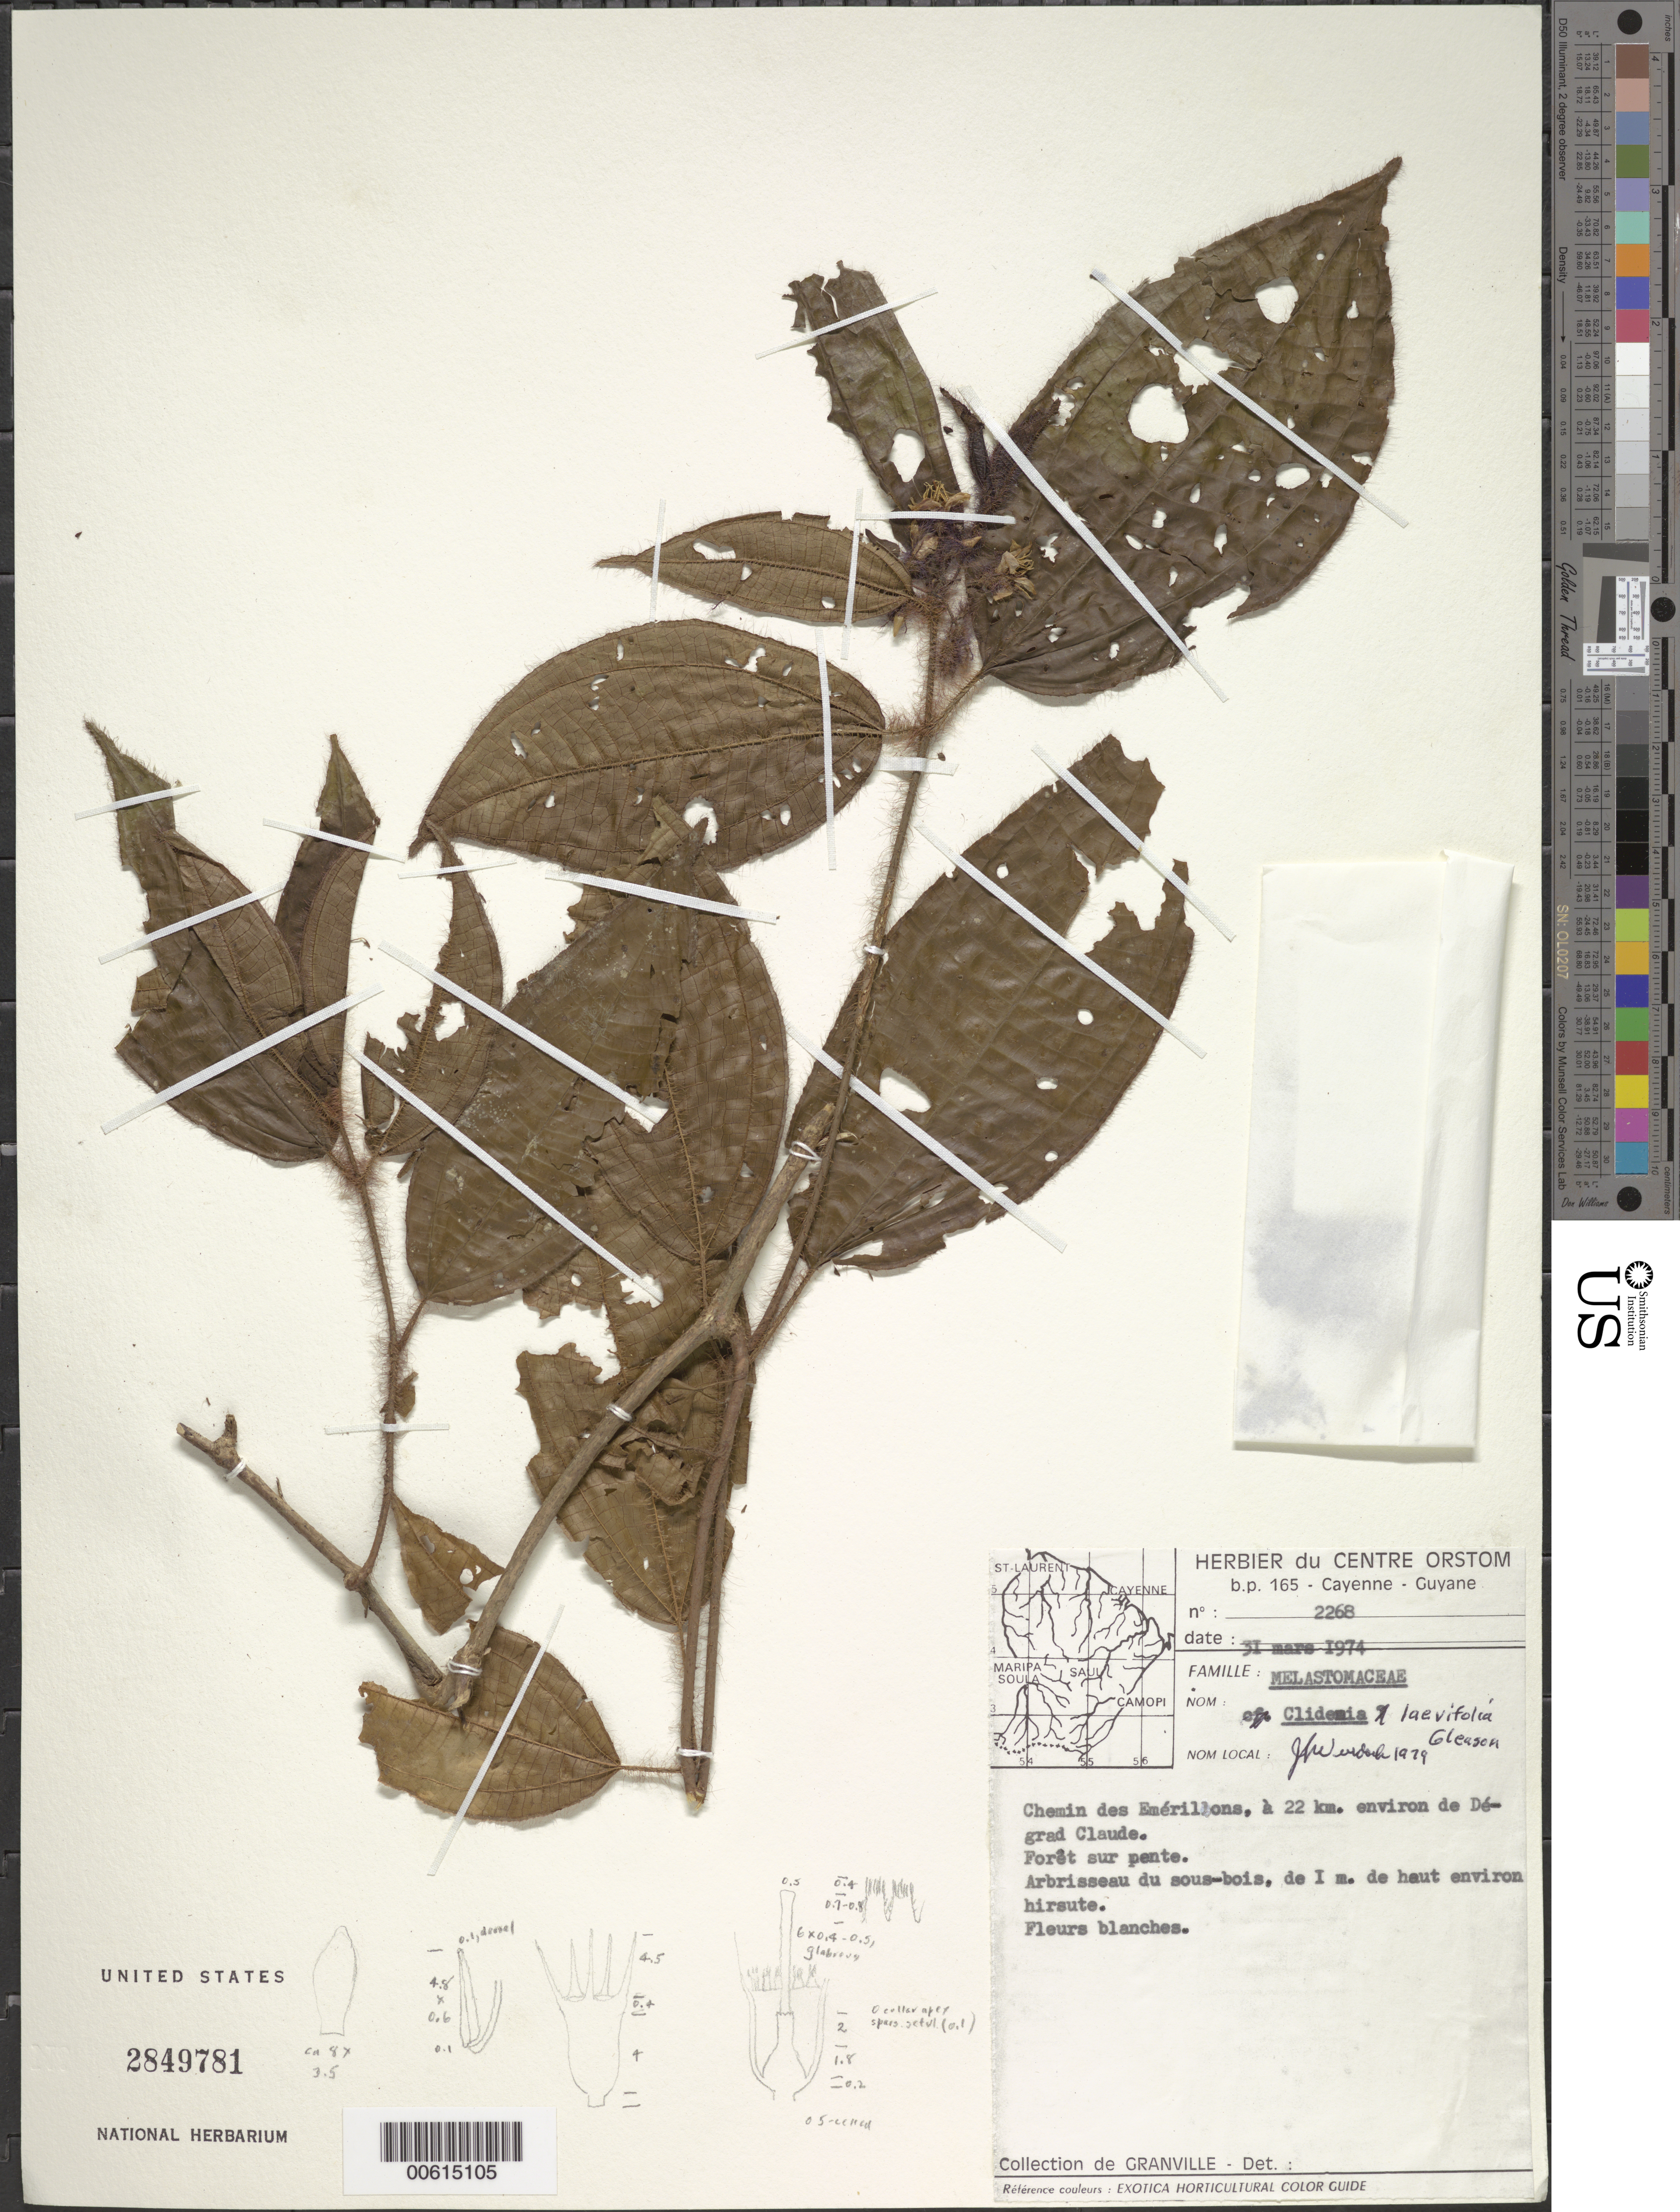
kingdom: Plantae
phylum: Tracheophyta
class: Magnoliopsida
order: Myrtales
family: Melastomataceae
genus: Clidemia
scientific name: Clidemia laevifolia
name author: Gleason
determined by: Wurdack, John J., (US), US (UNITED STATES)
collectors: J.-J. de Granville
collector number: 2268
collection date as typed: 31-Mar-74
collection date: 1974-03-31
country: French Guiana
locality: Chemin des Emérillons, 22 km env. de Dégrad Claude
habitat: Foret sur pente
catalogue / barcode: US 2849781